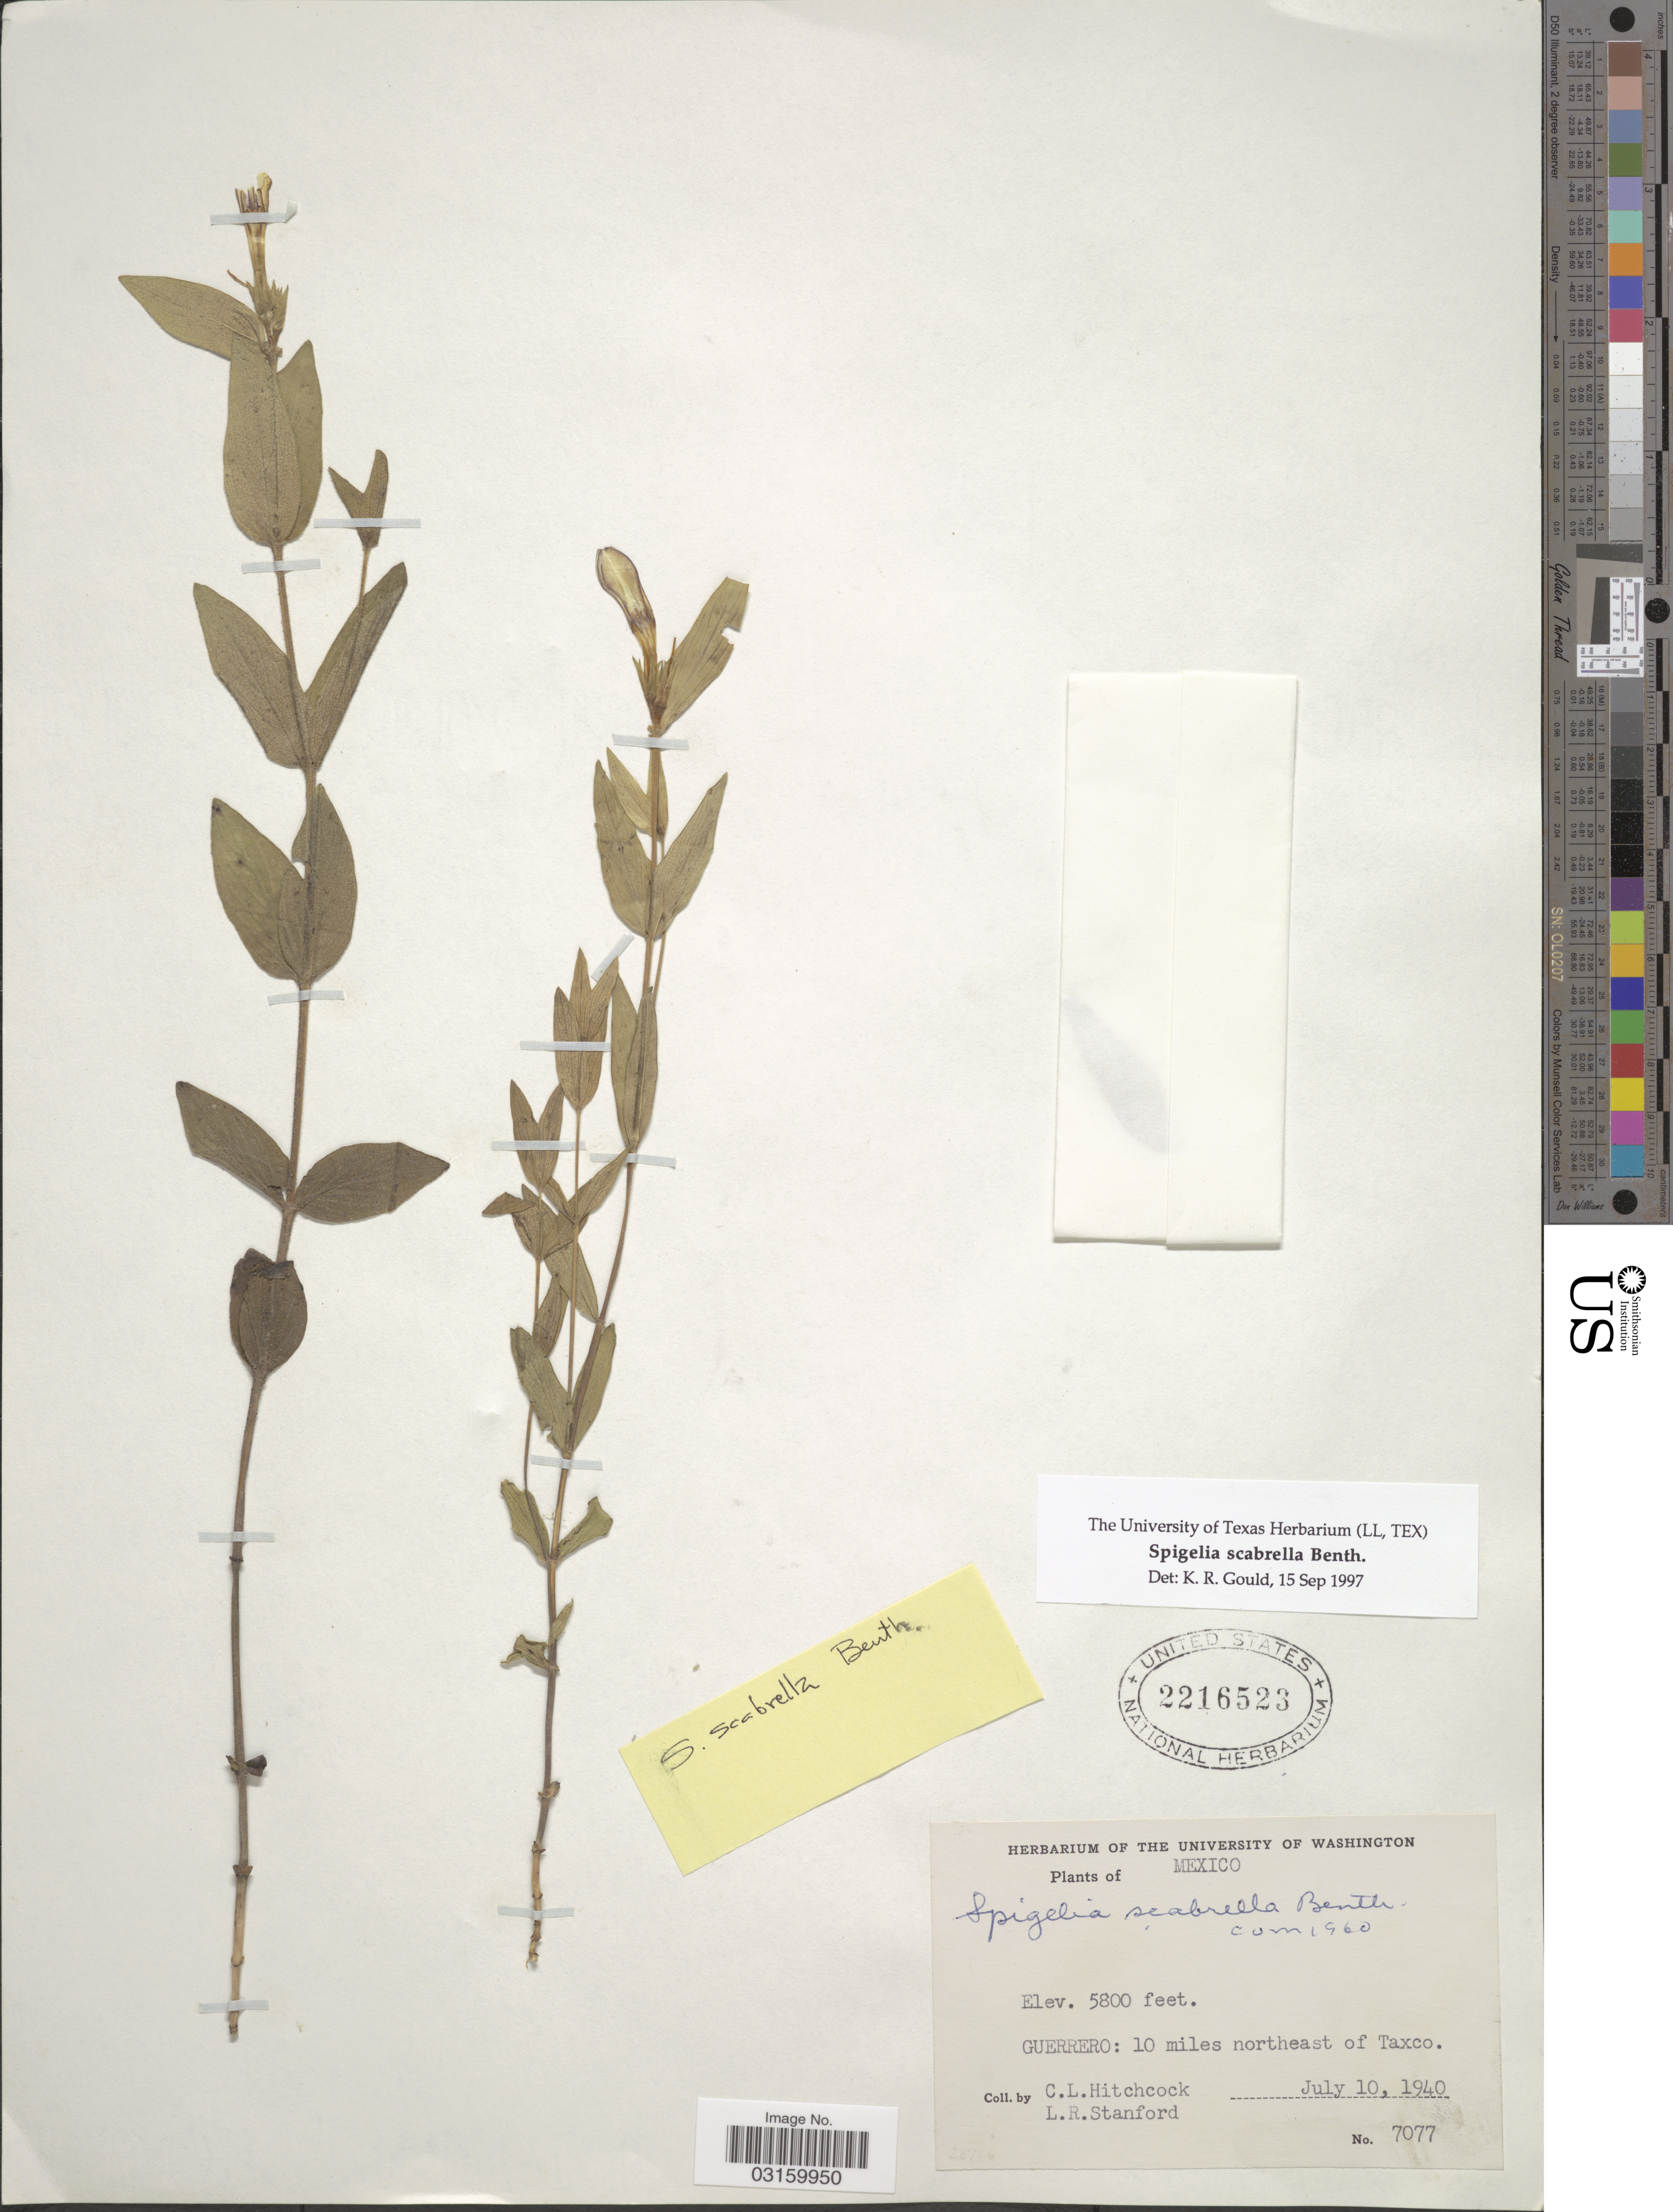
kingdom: Plantae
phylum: Tracheophyta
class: Magnoliopsida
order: Gentianales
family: Loganiaceae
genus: Spigelia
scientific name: Spigelia guerrerensis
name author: L.O. Alvarado & Jimenez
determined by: Islas-Hernández, Carla Sofia, (MEXU), Instituto de Biologia, UNAM (MEXICO)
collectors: C. L. Hitchcock & L. R. Stanford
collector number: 7077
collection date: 1940-07-10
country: Mexico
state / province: Guerrero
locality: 10 miles northeast of Taxco.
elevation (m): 1768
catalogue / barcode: US 2216523